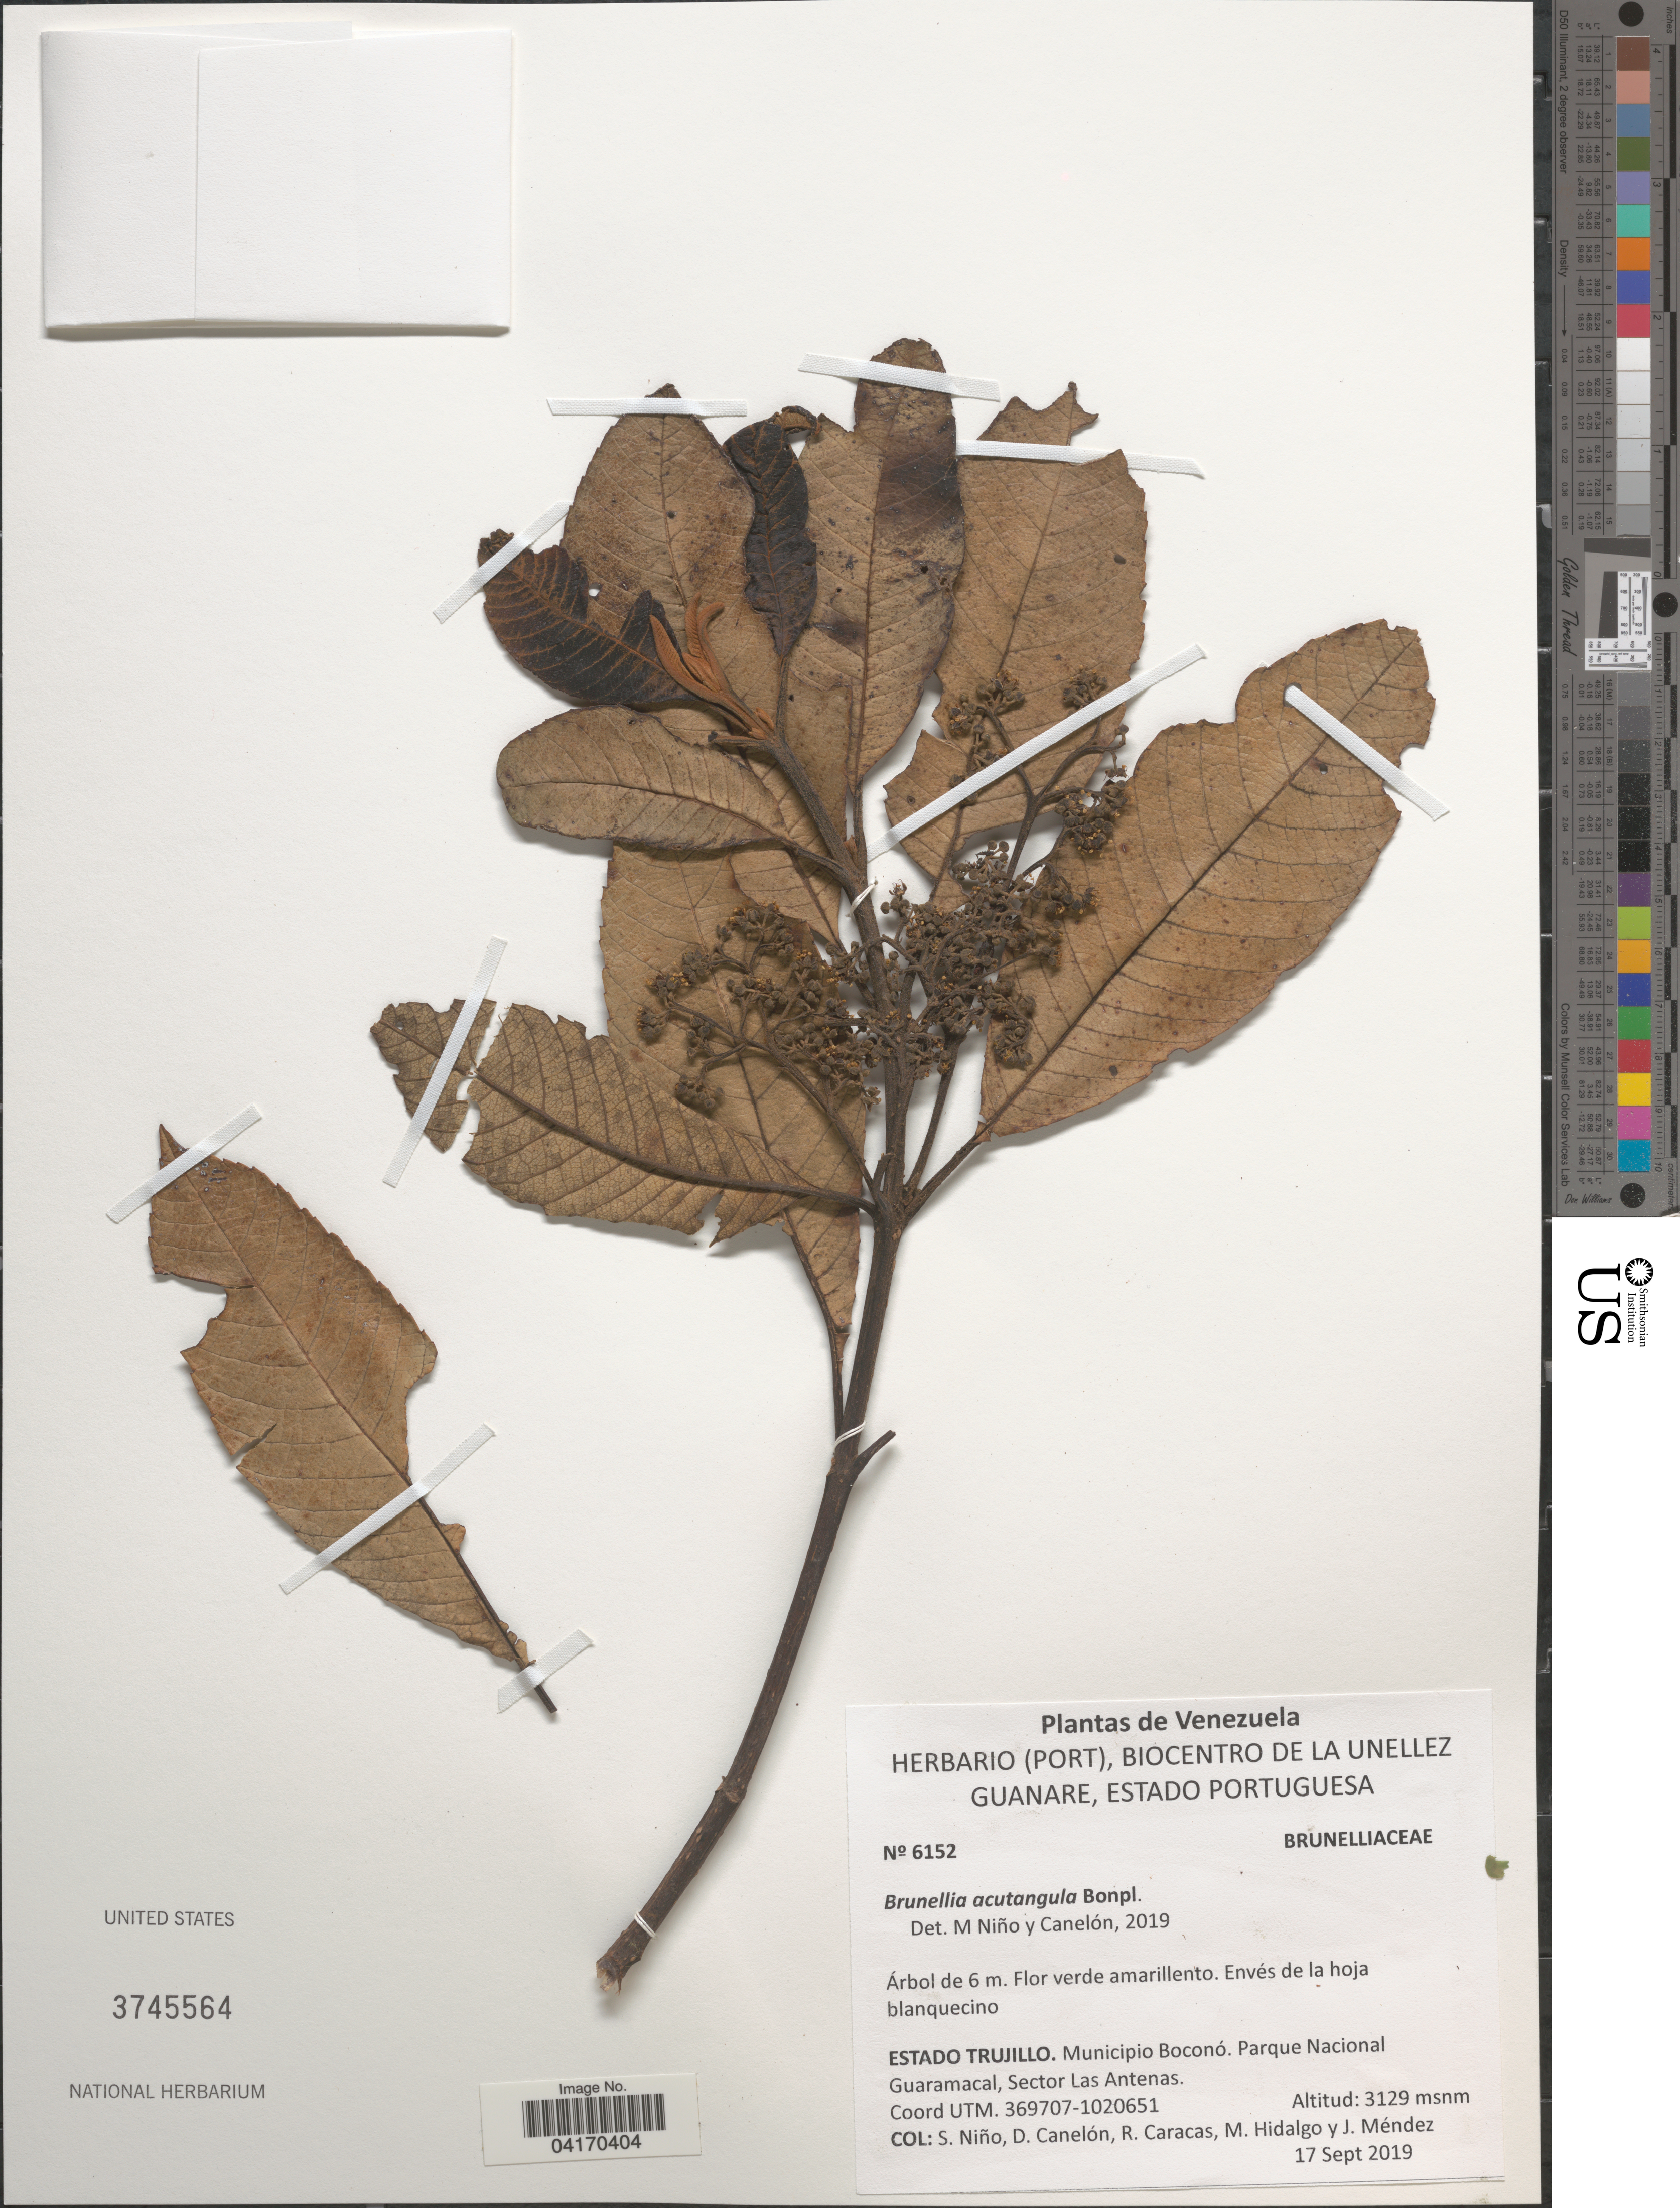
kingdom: Plantae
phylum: Tracheophyta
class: Magnoliopsida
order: Oxalidales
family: Brunelliaceae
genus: Brunellia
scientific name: Brunellia acutangula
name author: Humb. & Bonpl.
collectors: S. M. Niño, D. Canelón, R. Caracas, M. Hidalgo & J. Mendez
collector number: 6152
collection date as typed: Transcribed d/m/y: 17/9/2019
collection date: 2019-09-17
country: Venezuela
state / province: Trujillo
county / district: Boconó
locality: Parque Nacional Guaramacal, Sector Las Antenas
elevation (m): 3129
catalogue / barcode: US 3745564